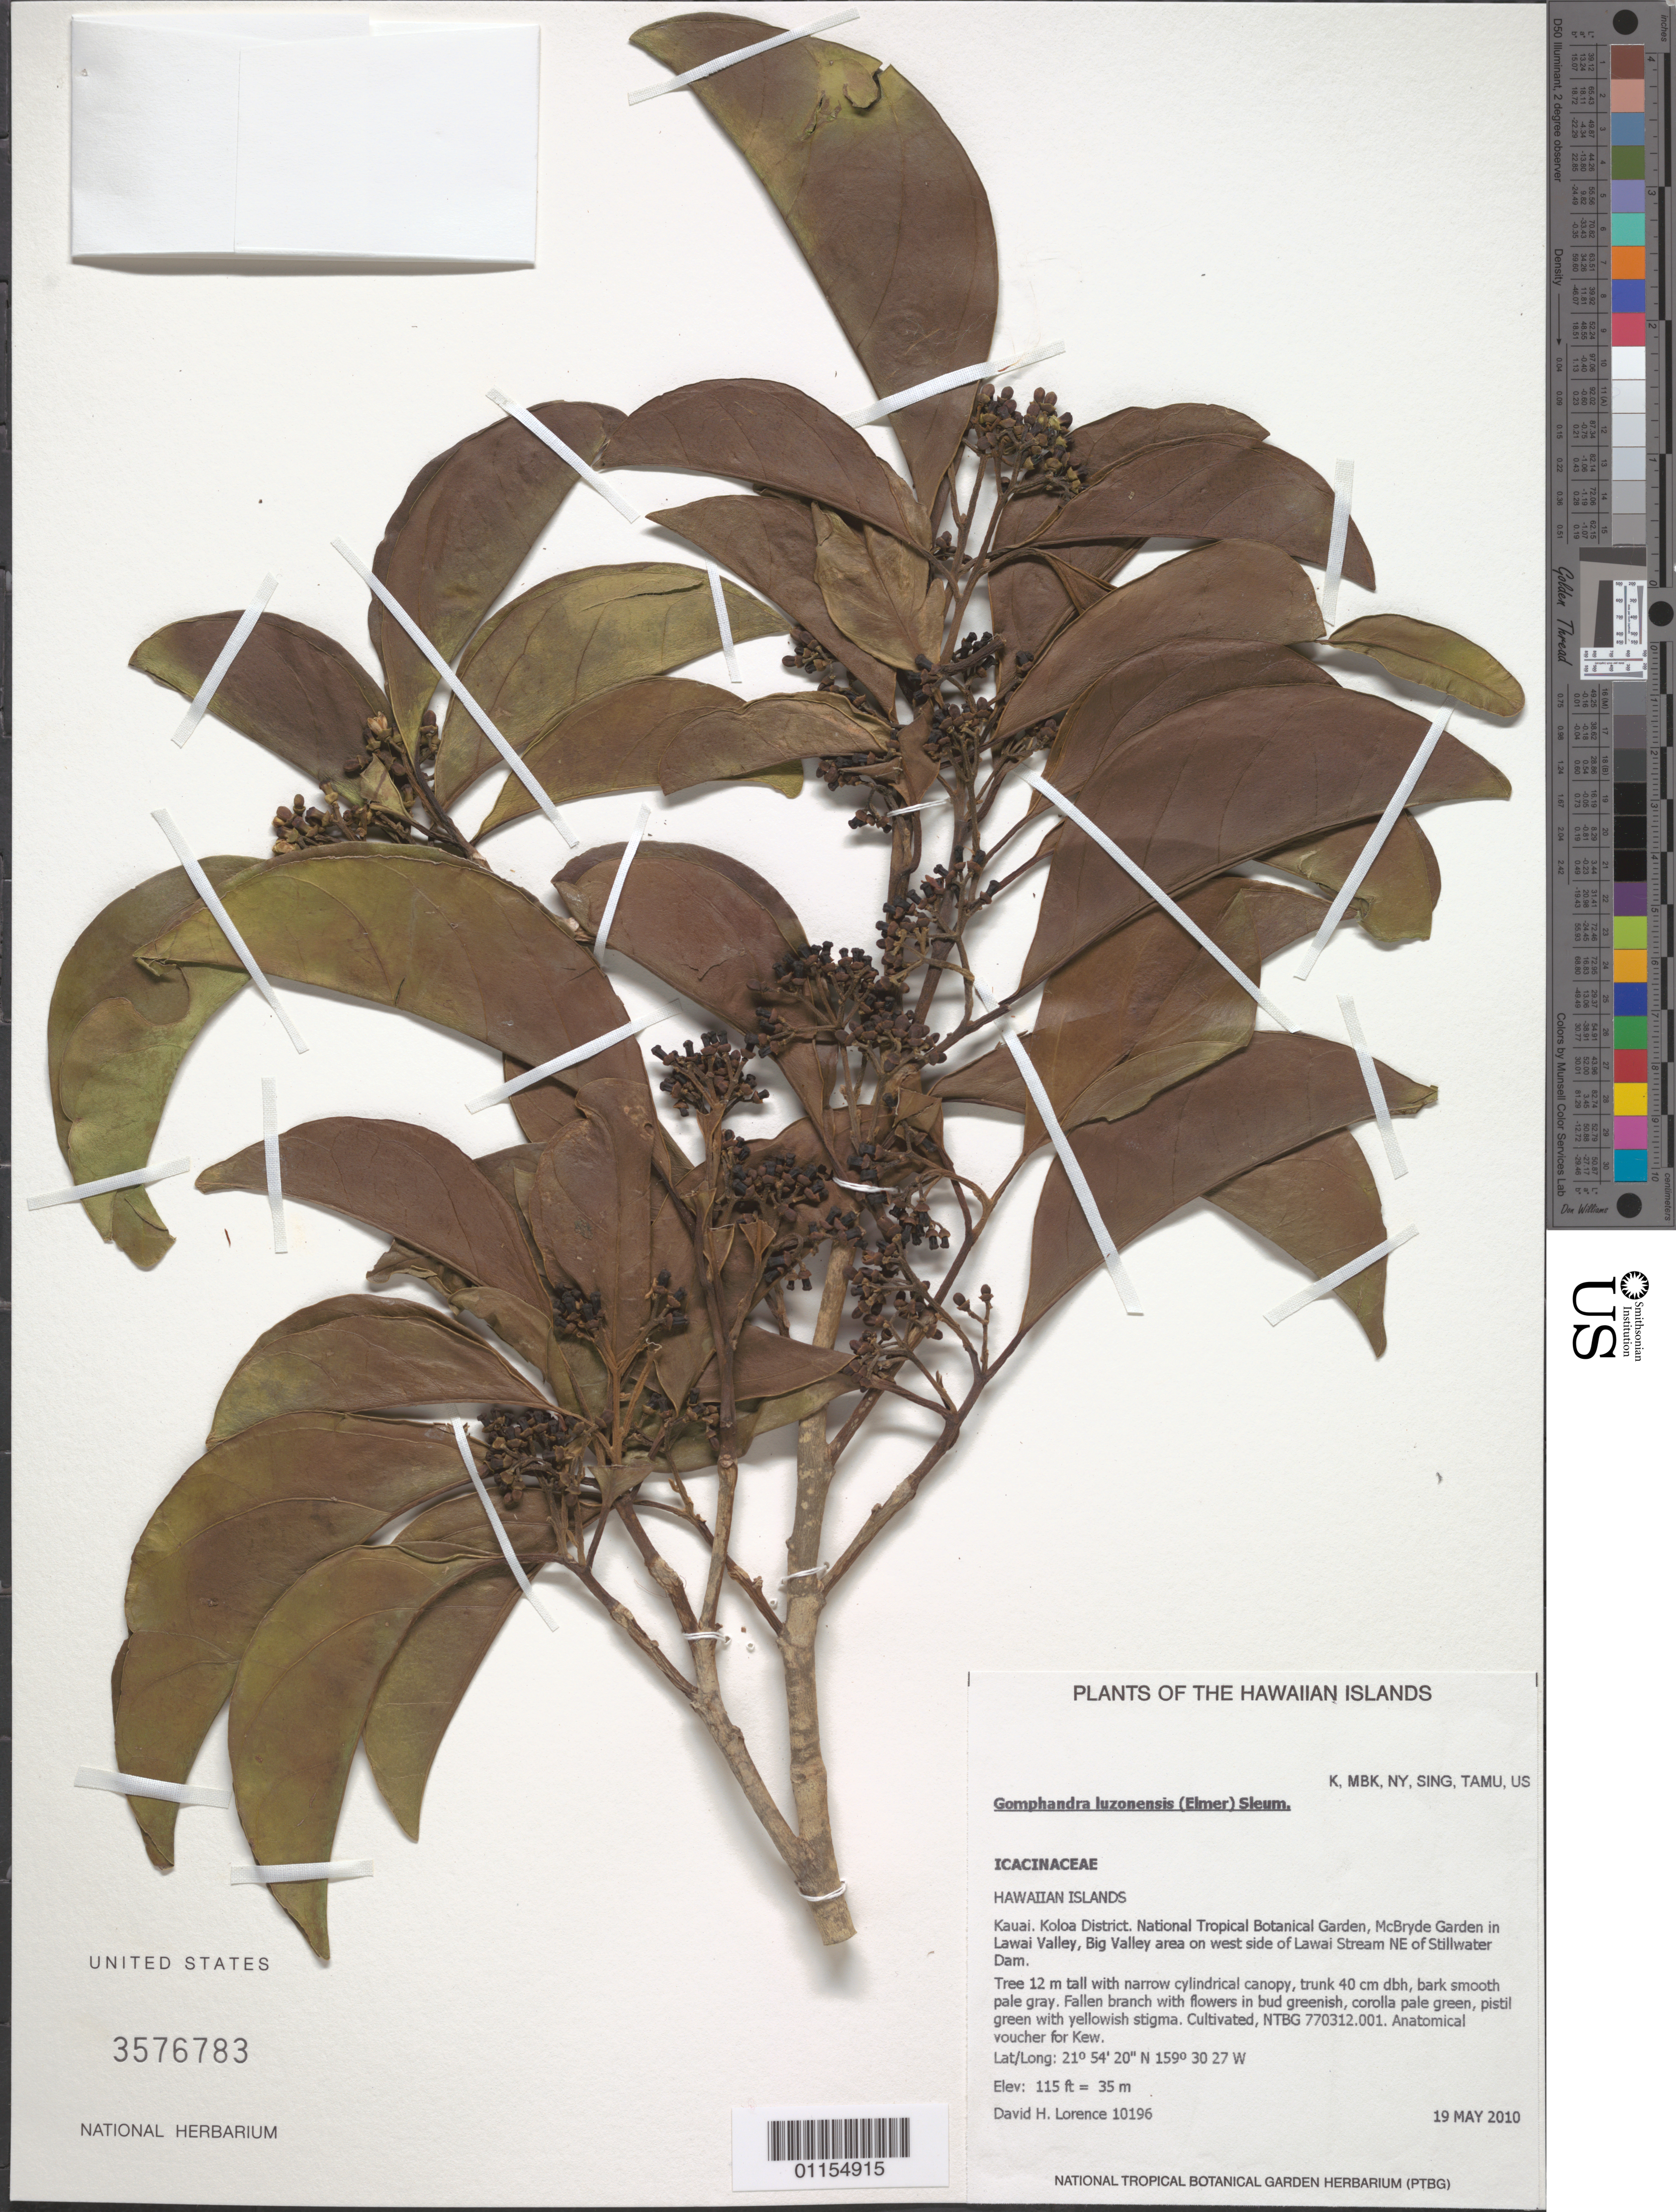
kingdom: Plantae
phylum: Tracheophyta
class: Magnoliopsida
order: Cardiopteridales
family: Stemonuraceae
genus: Gomphandra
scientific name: Gomphandra luzoniensis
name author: (Merr.) Merr.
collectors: D. Lorence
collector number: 10196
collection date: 2010-05-19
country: United States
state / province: Hawaii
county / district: Kauai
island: Kaua'i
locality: Koloa District, National Tropical Botanical Garden, McBryde Garden in Lawai Valley, Big Valley area on west side of Lawai Stream NE of Stillwater Dam.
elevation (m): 35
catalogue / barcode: US 3576783